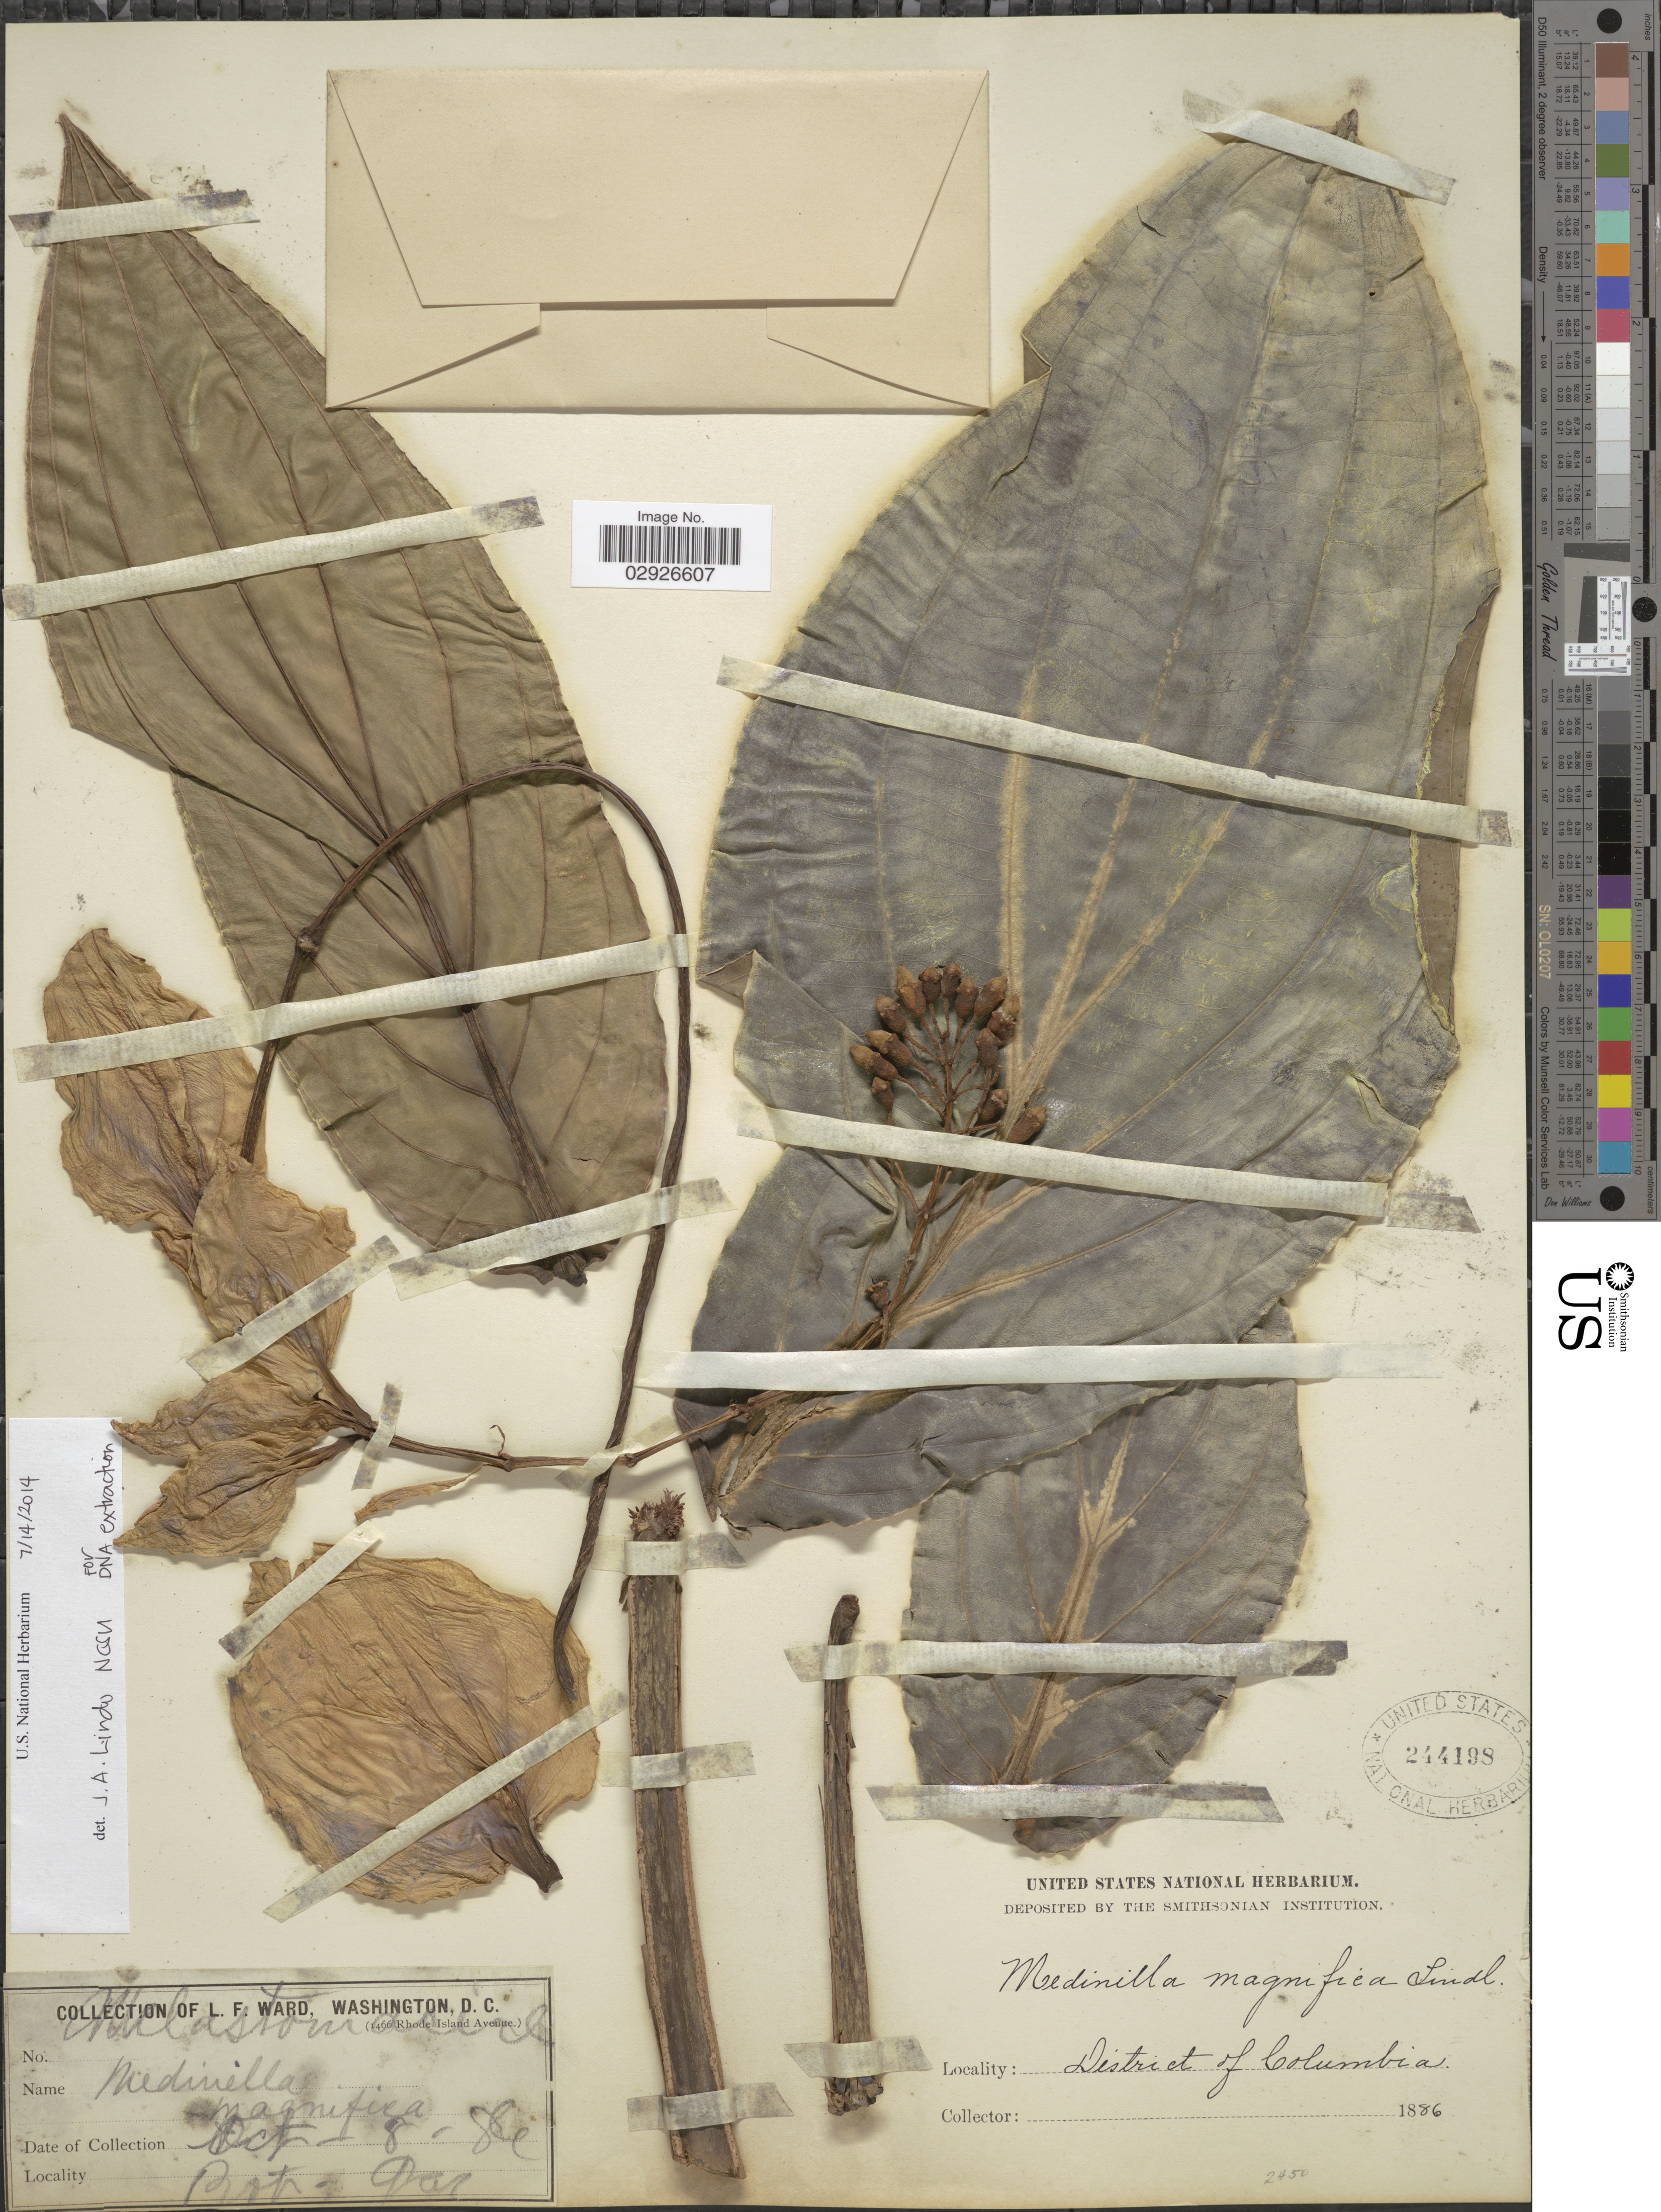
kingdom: Plantae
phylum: Tracheophyta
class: Magnoliopsida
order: Myrtales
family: Melastomataceae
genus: Medinilla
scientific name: Medinilla magnifica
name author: Lindl.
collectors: L. Ward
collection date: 1886-10-08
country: United States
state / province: District of Columbia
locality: Bot. Gar.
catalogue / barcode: US 244198